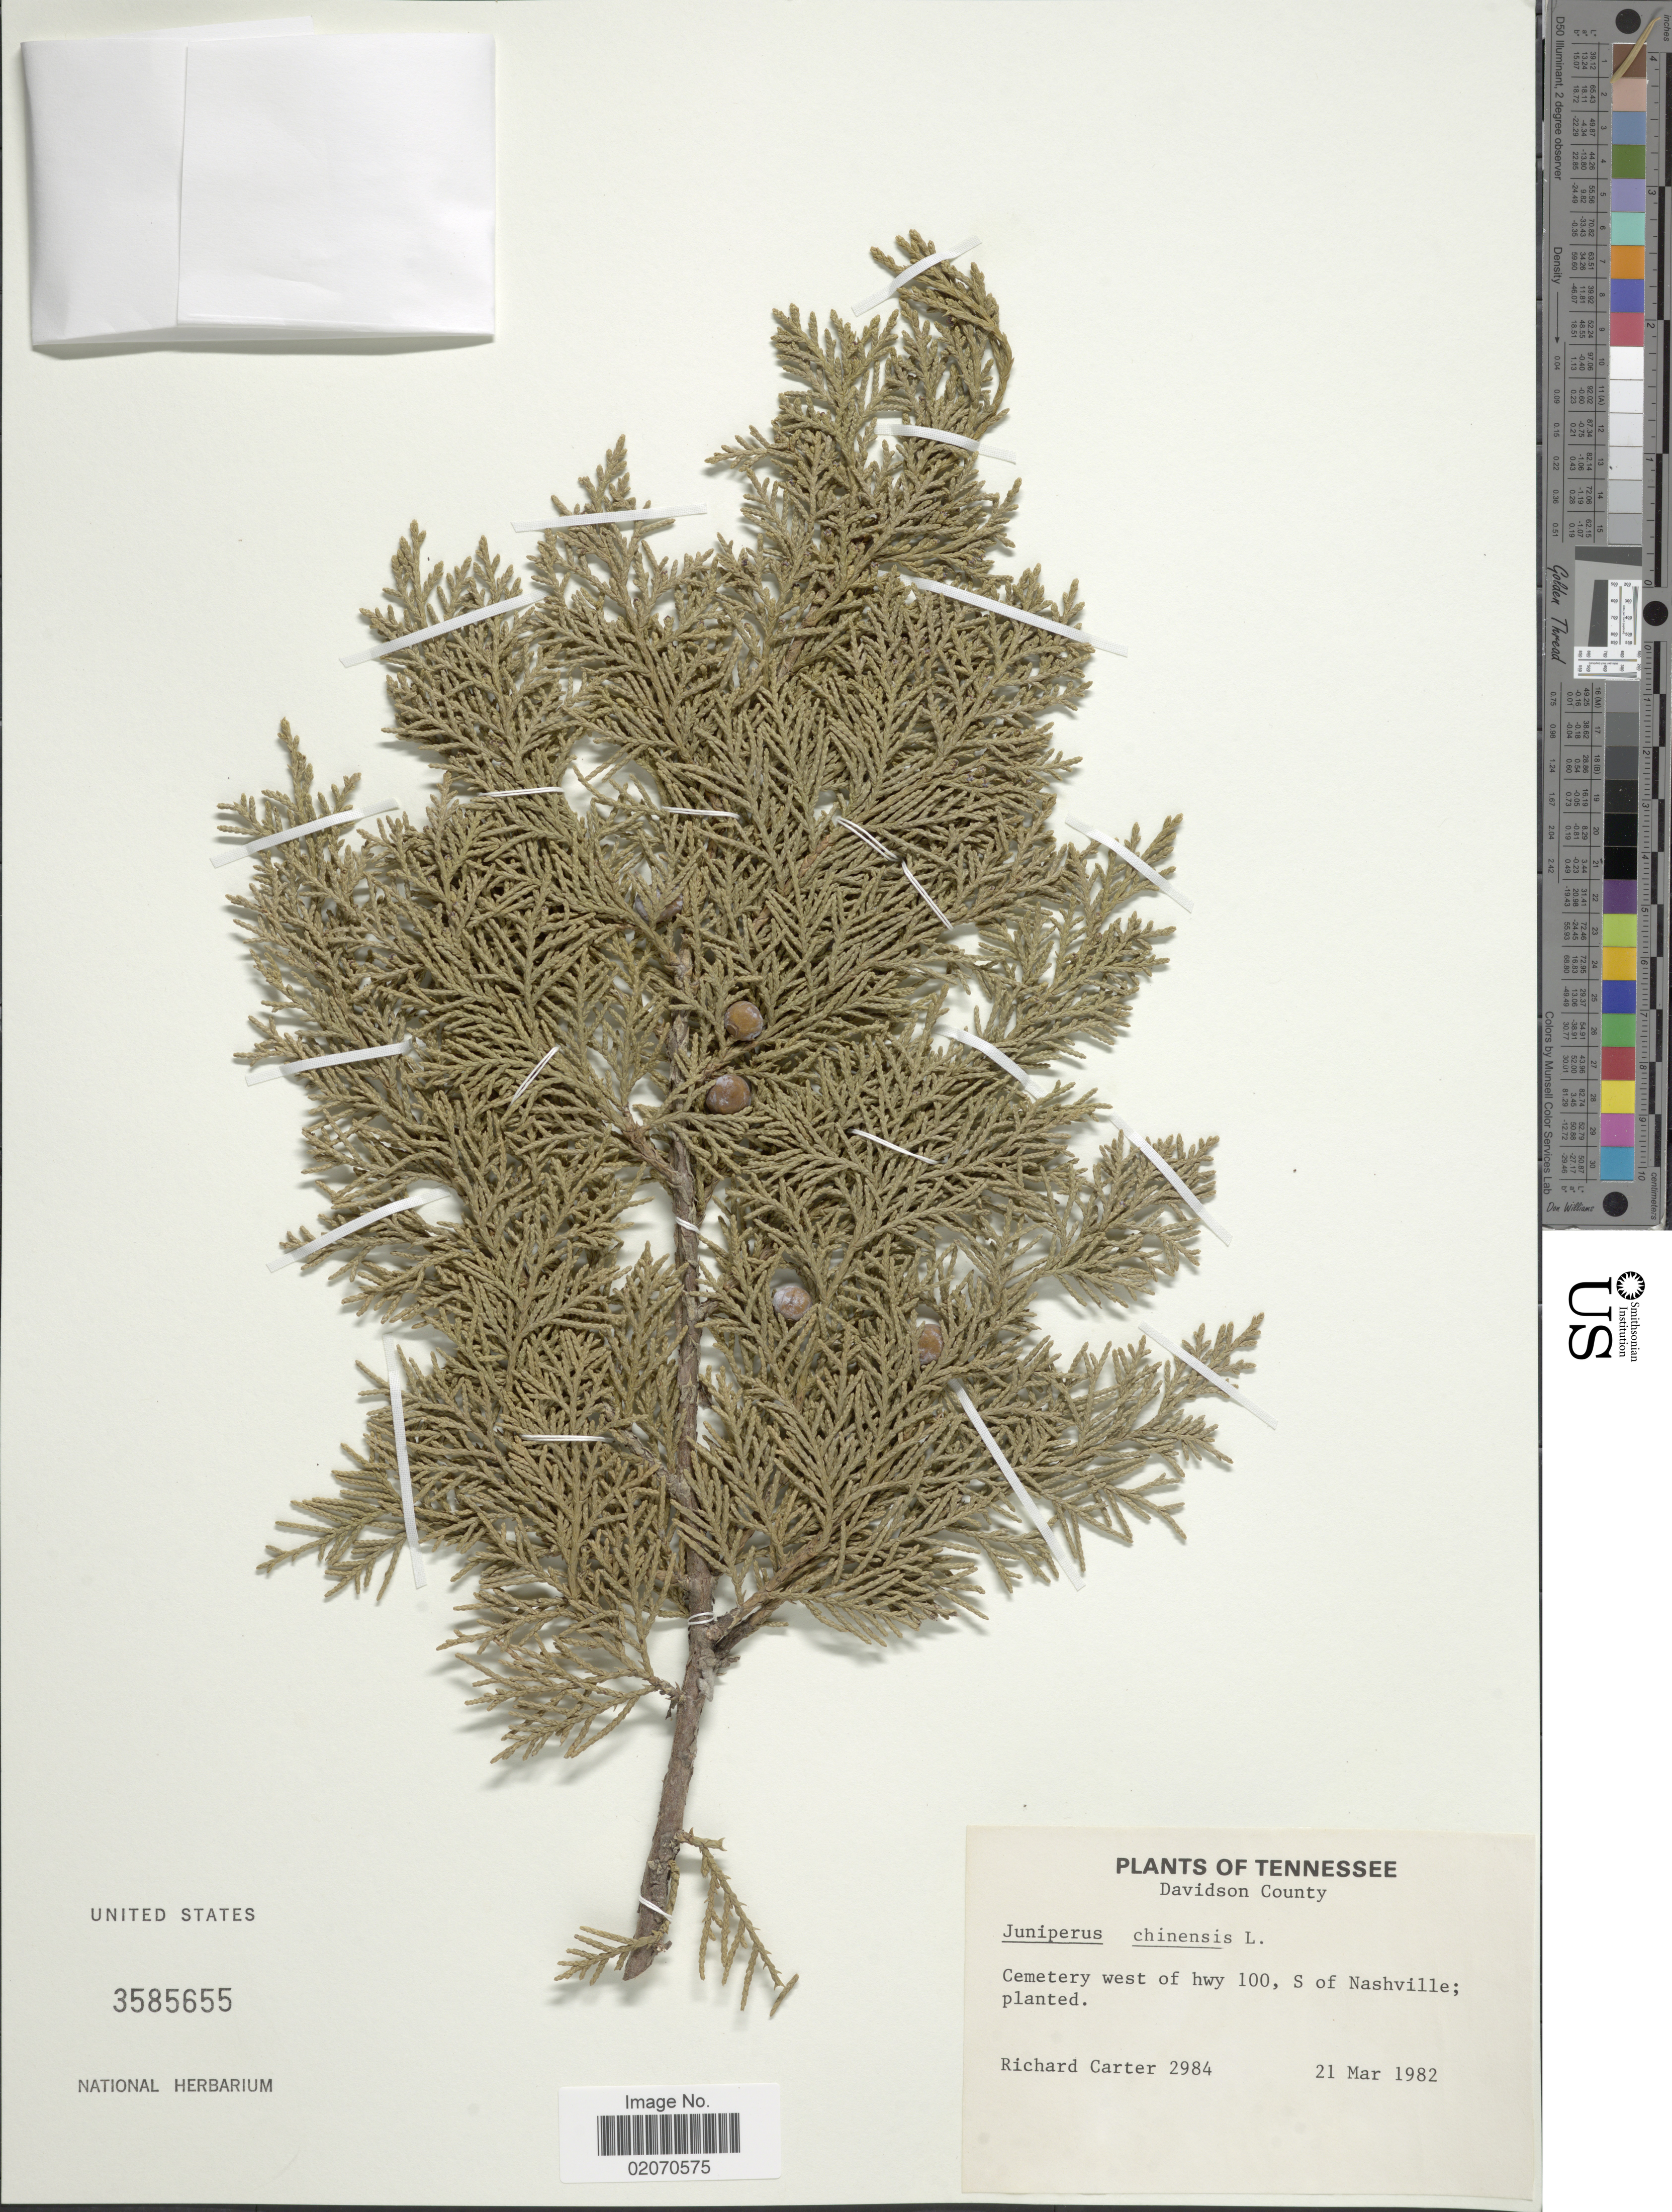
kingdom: Plantae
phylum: Tracheophyta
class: Pinopsida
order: Pinales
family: Cupressaceae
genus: Juniperus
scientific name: Juniperus chinensis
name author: L.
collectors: R. Carter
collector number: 2984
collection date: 1982-03-21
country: United States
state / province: Tennessee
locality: Davidson County, Cemetary west of Hwy 100, S of Nashville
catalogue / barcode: US 3585655